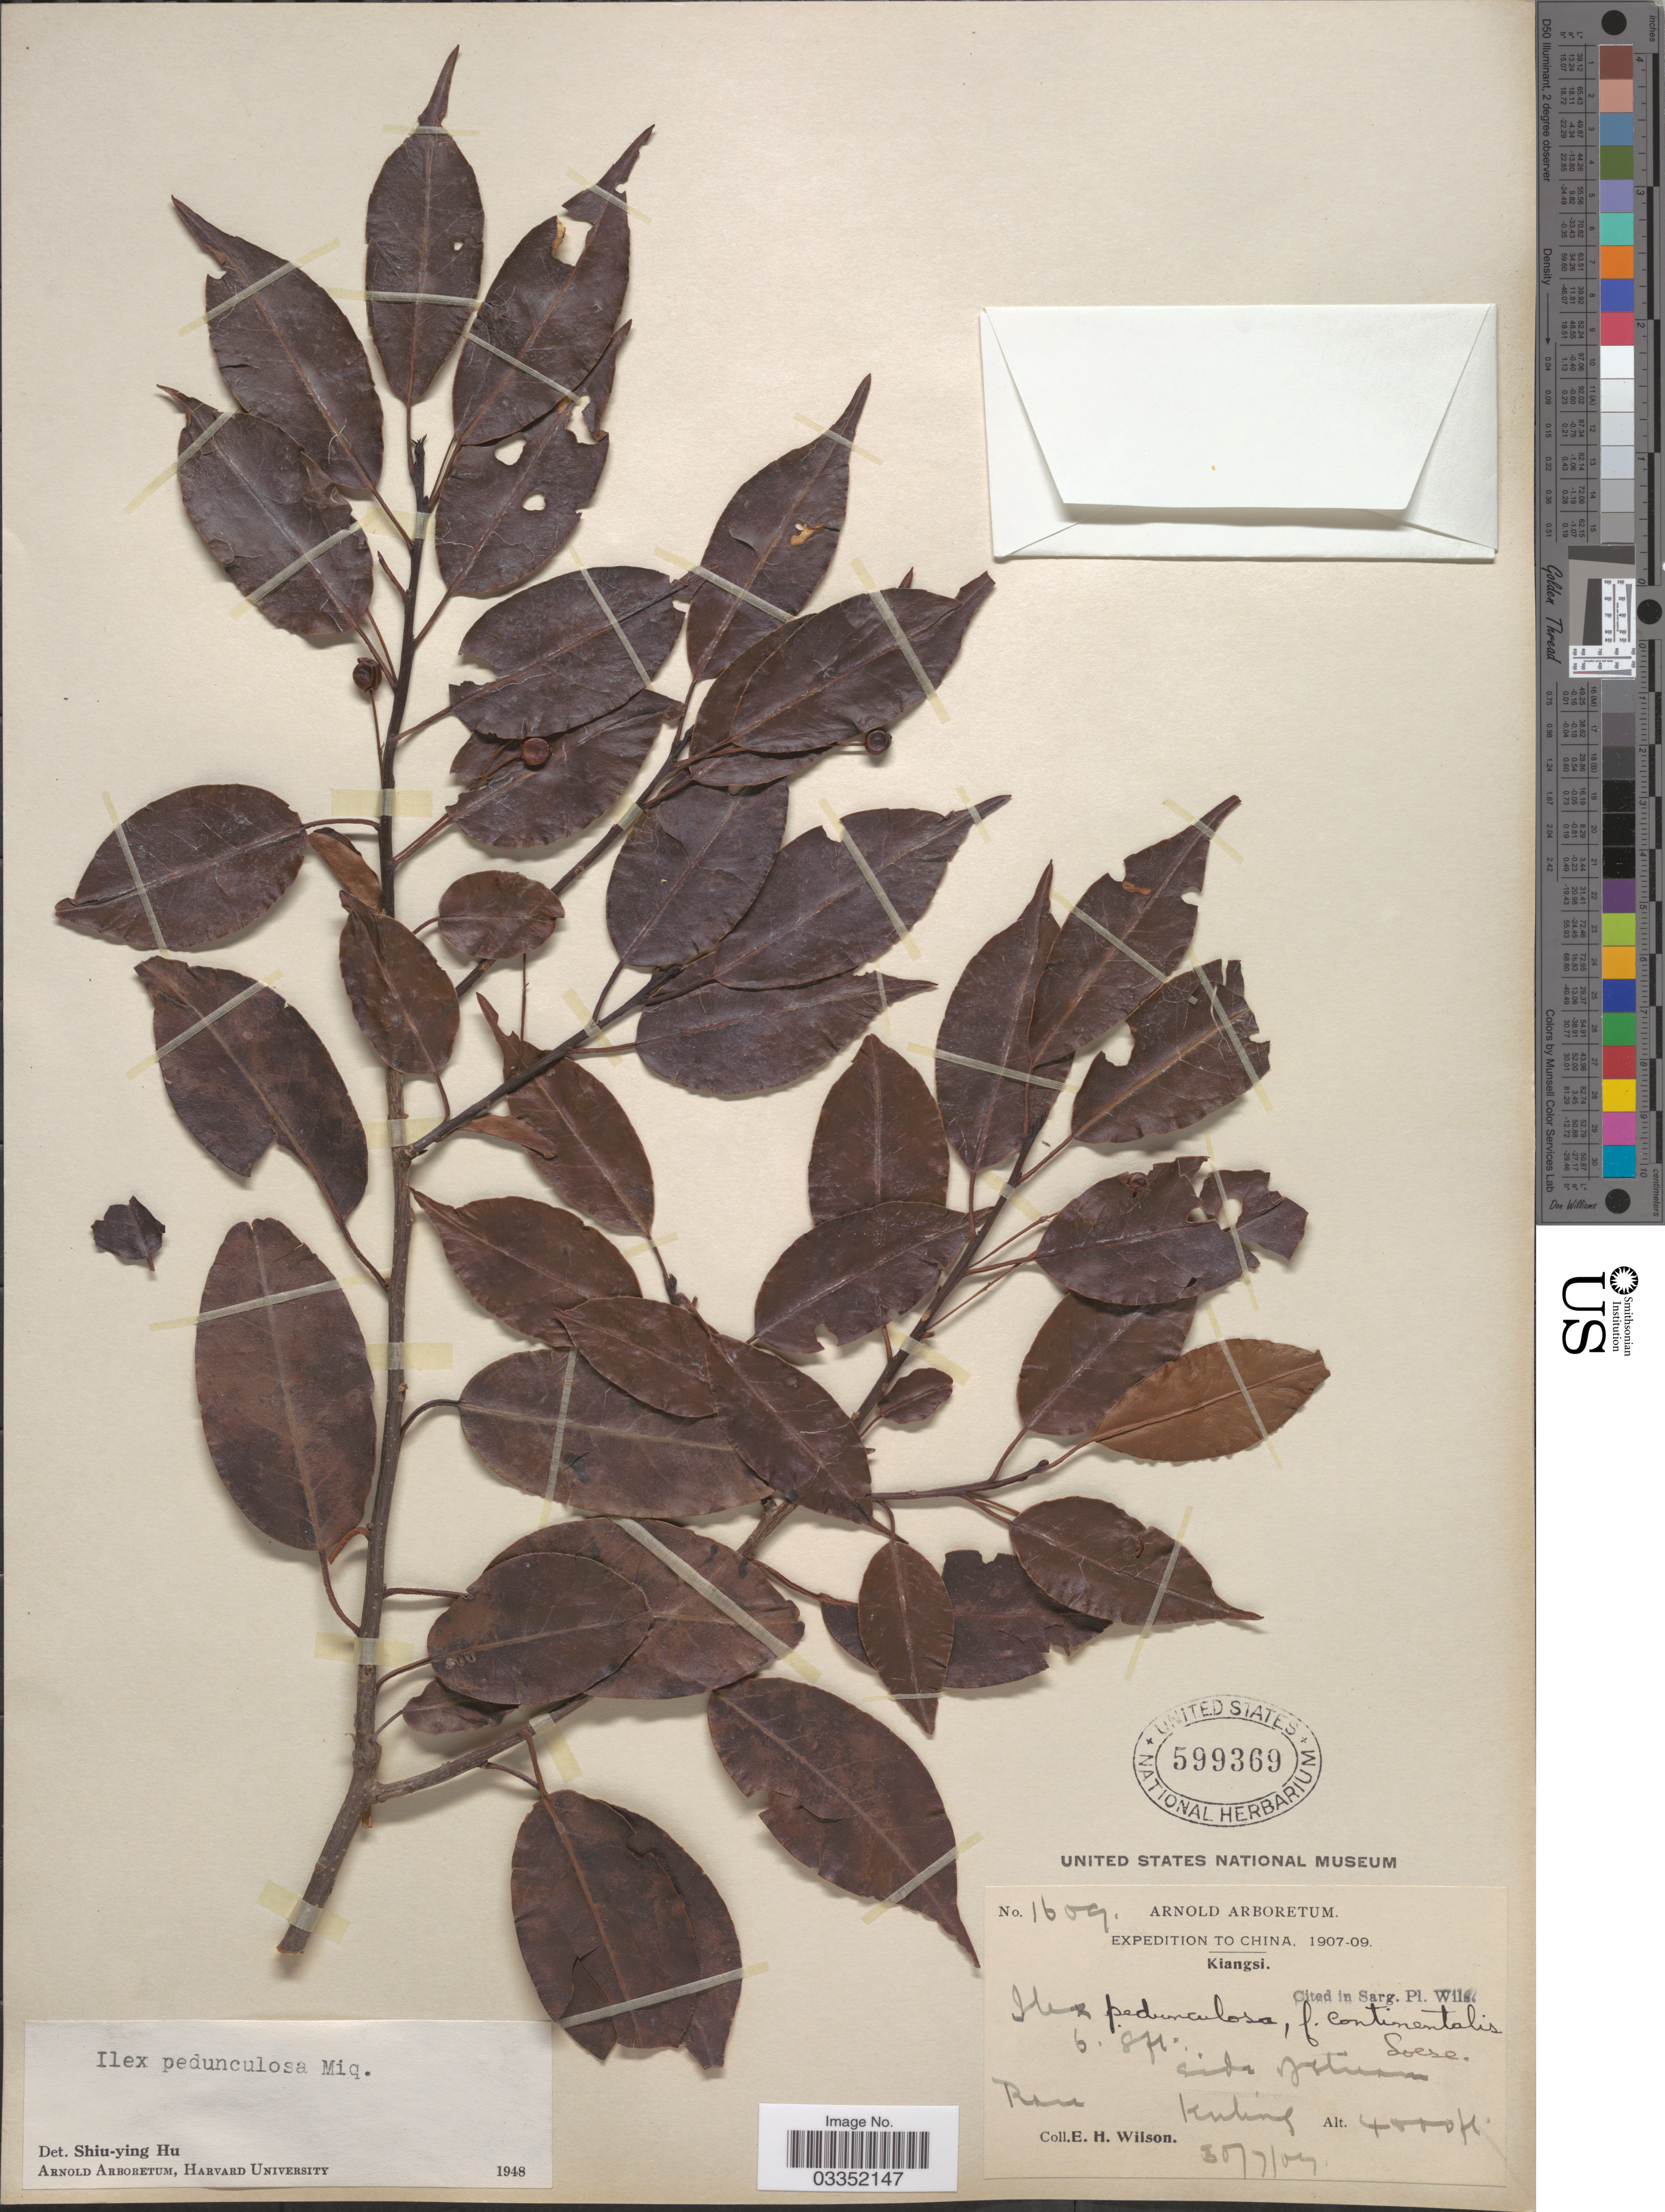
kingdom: Plantae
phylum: Tracheophyta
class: Magnoliopsida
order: Aquifoliales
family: Aquifoliaceae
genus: Ilex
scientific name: Ilex pedunculosa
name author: Miq.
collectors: E. Wilson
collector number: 1609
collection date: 1907-07-30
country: China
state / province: Jiangxi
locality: Kiangsi. Kuling.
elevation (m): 1219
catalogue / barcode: US 599369